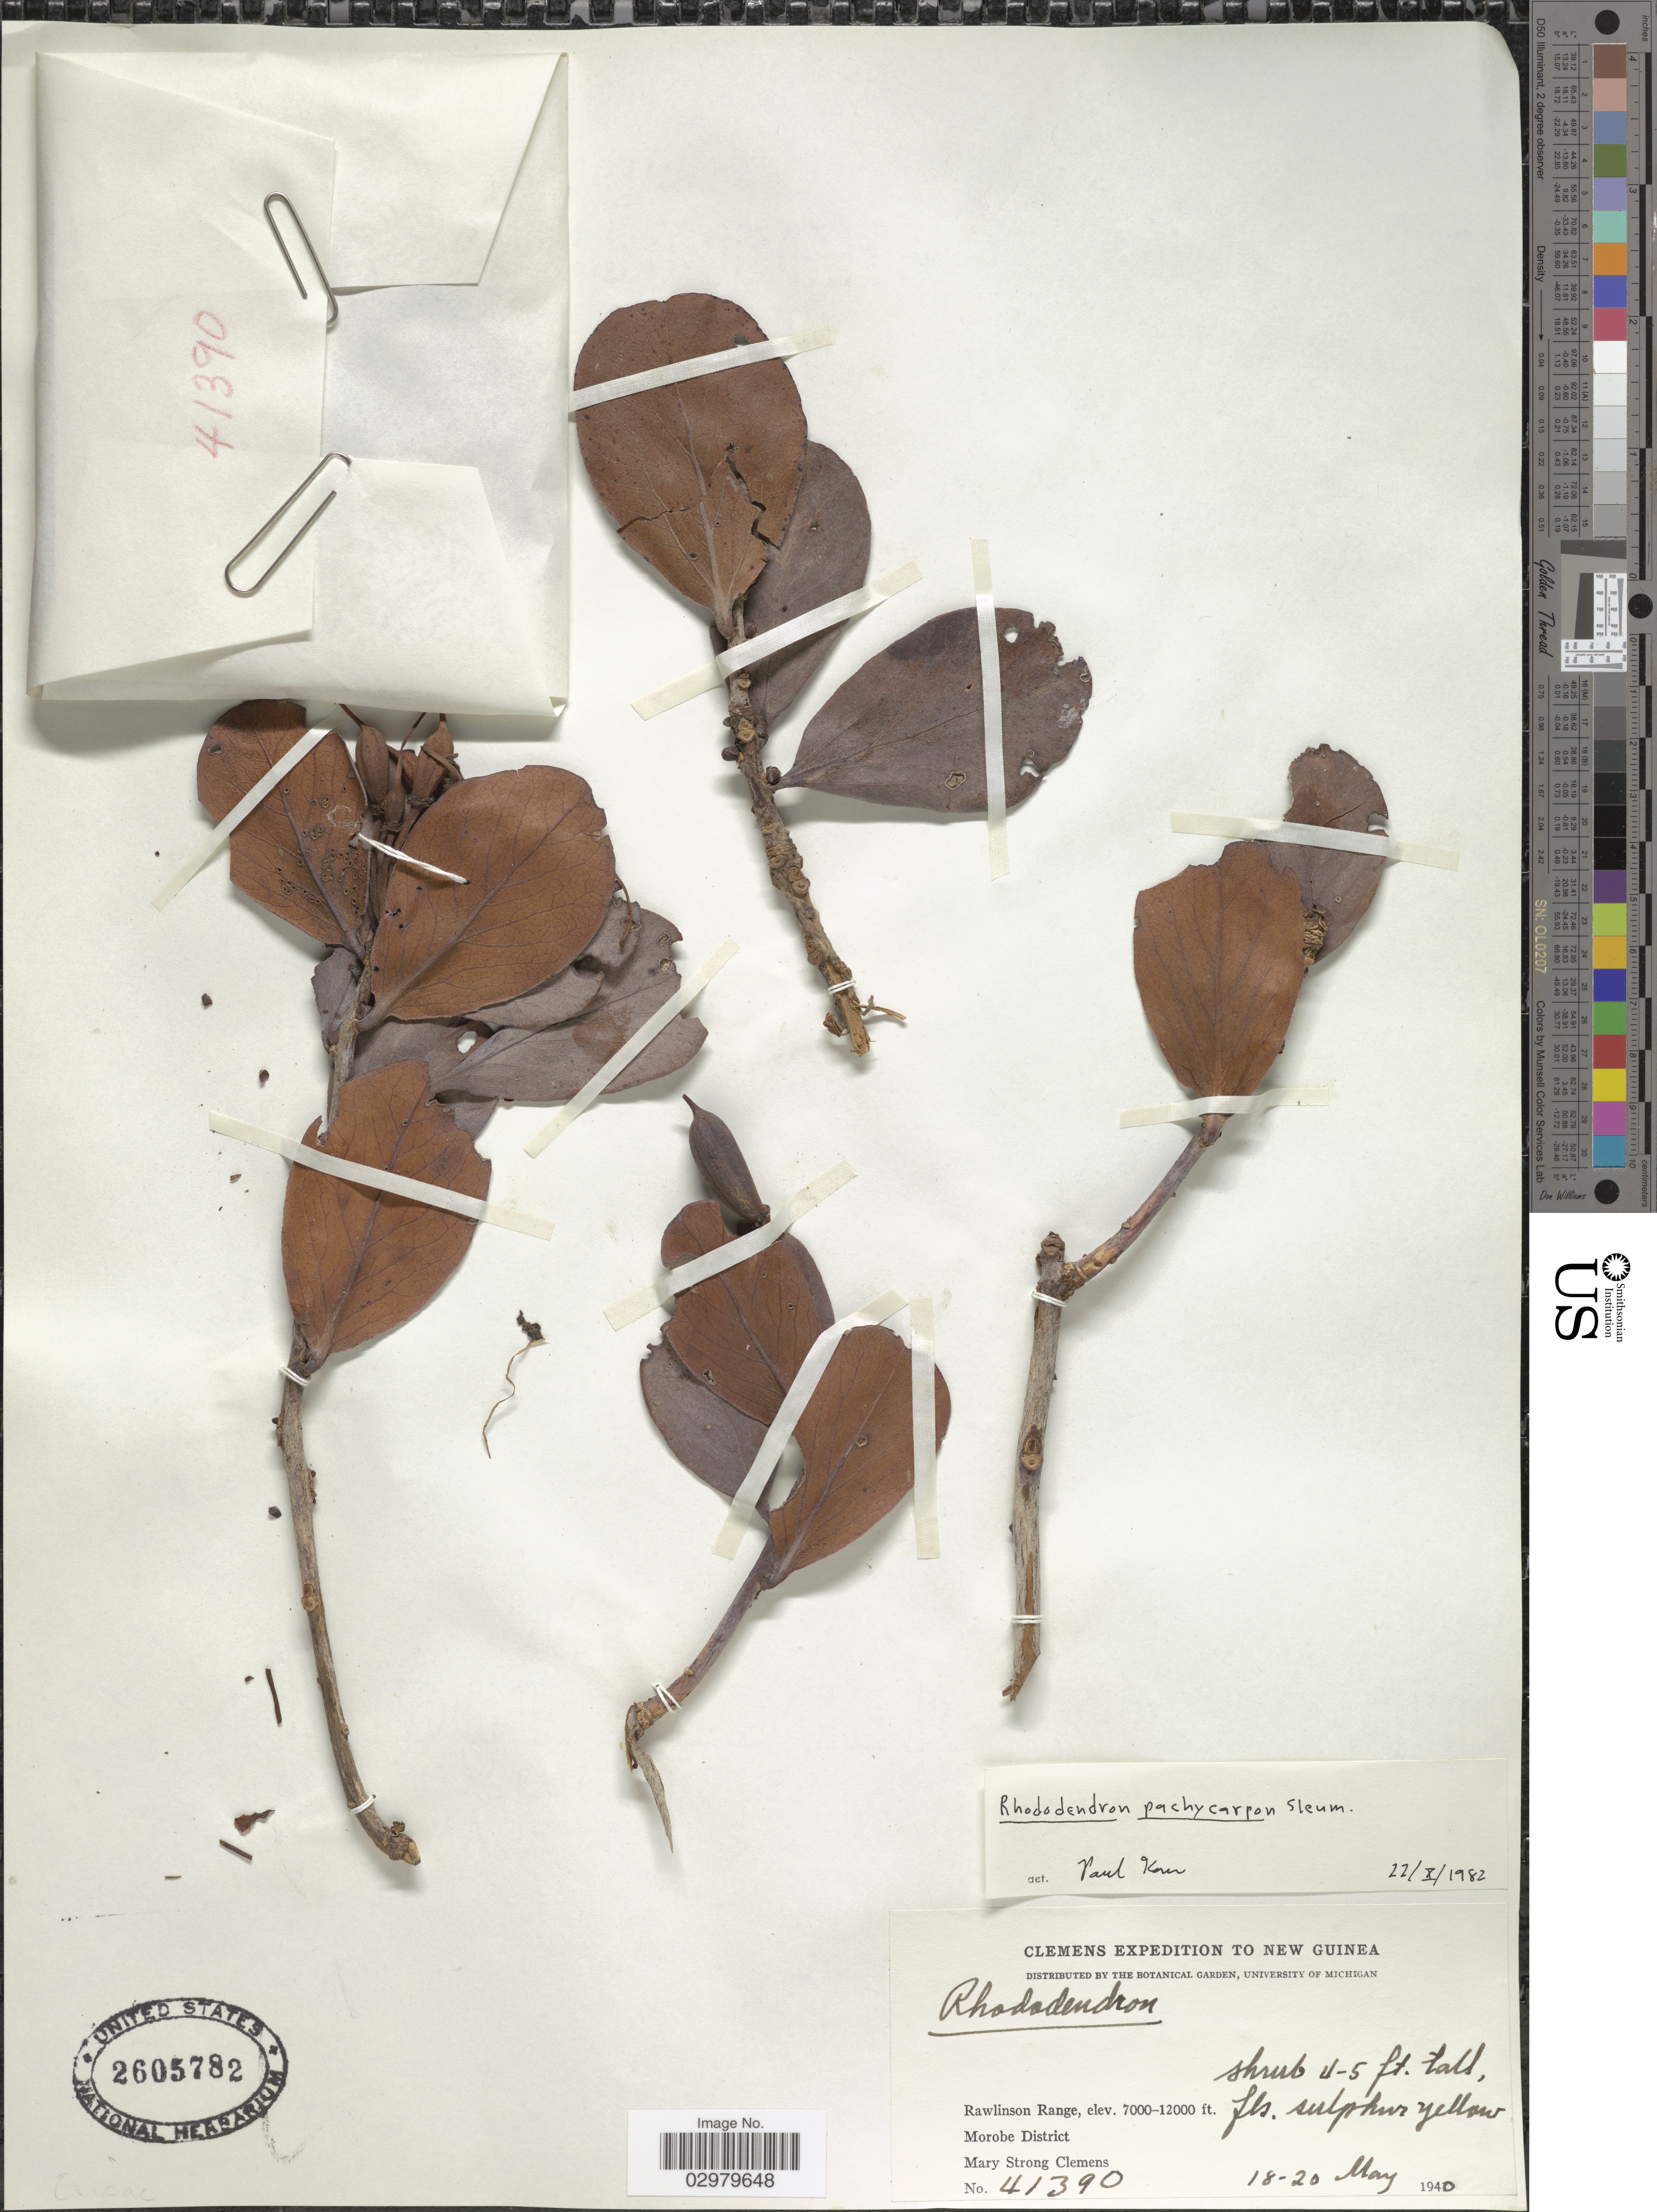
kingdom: Plantae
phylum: Tracheophyta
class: Magnoliopsida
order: Ericales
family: Ericaceae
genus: Rhododendron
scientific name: Rhododendron pachycarpon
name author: Sleumer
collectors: M. S. Clemens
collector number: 41390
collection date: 1940-05-18/1940-05-20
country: Papua New Guinea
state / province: Morobe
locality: New Guinea. Rawlinson Range, Morobe District.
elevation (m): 2134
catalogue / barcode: US 2605782